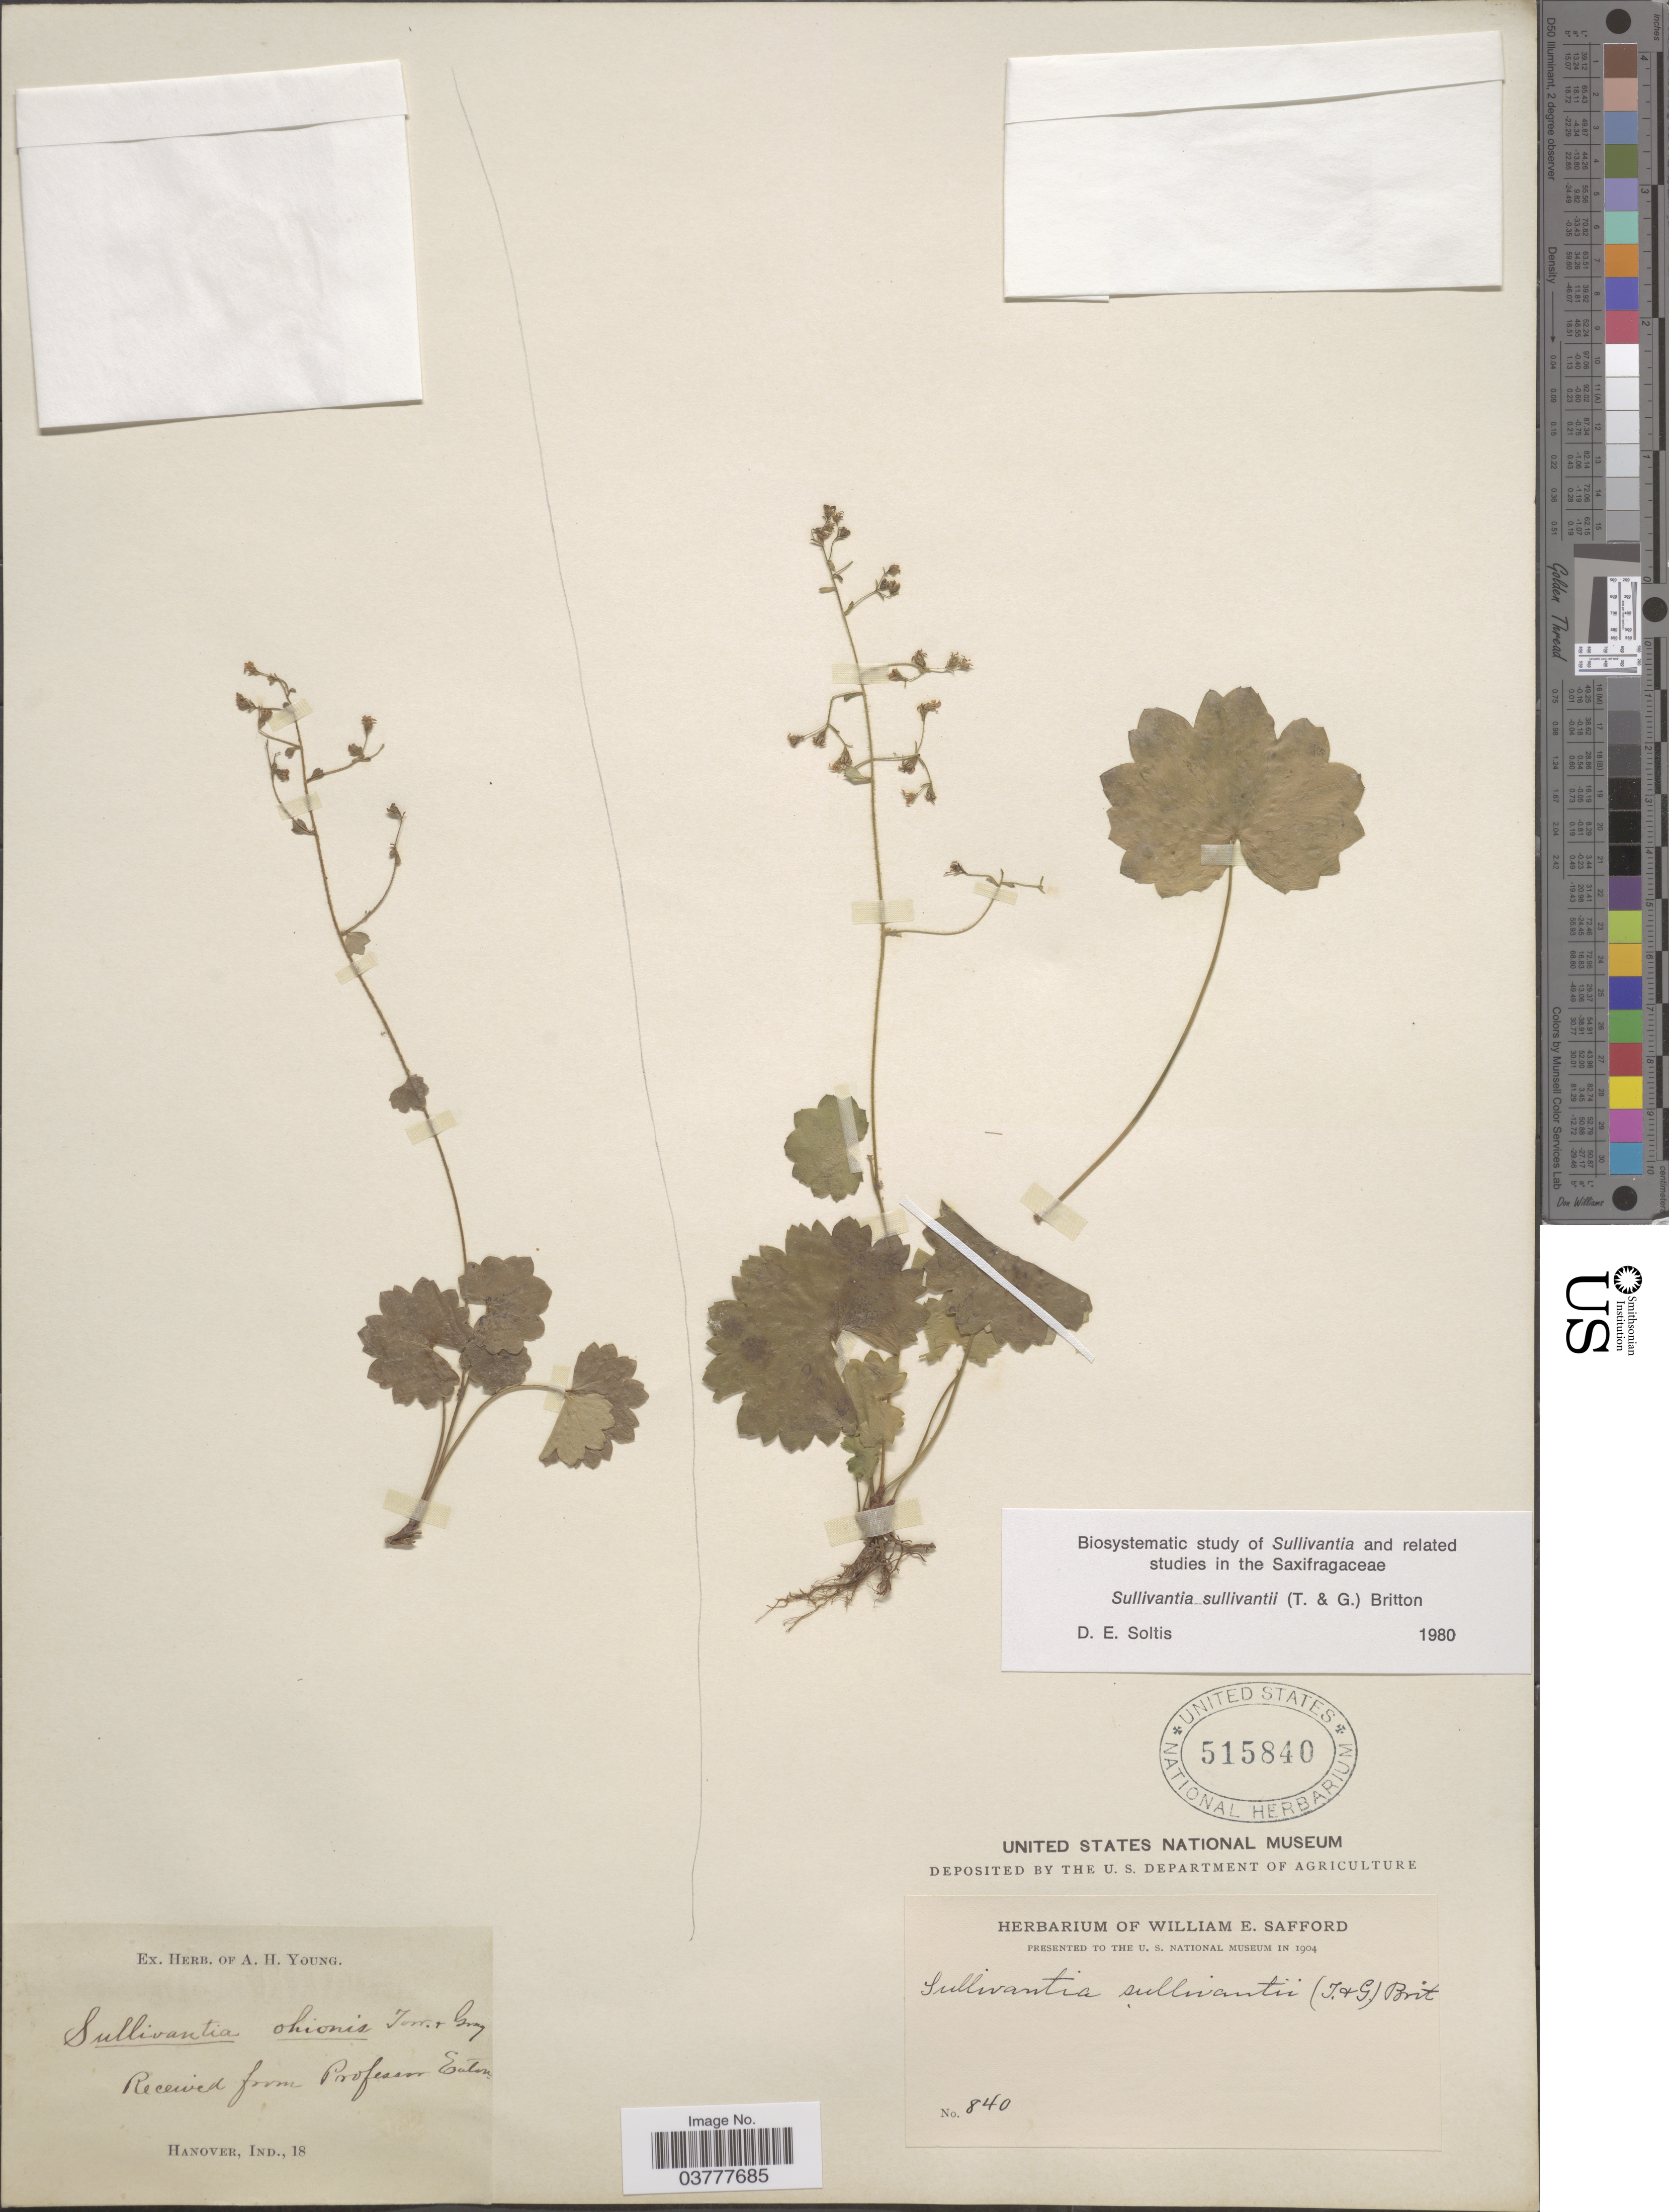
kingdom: Plantae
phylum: Tracheophyta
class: Magnoliopsida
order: Saxifragales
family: Saxifragaceae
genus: Sullivantia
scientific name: Sullivantia sullivantii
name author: (Torr. & A. Gray) Britton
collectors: -- Eaton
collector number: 840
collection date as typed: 18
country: United States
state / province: Indiana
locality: Hanover.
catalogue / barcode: US 515840